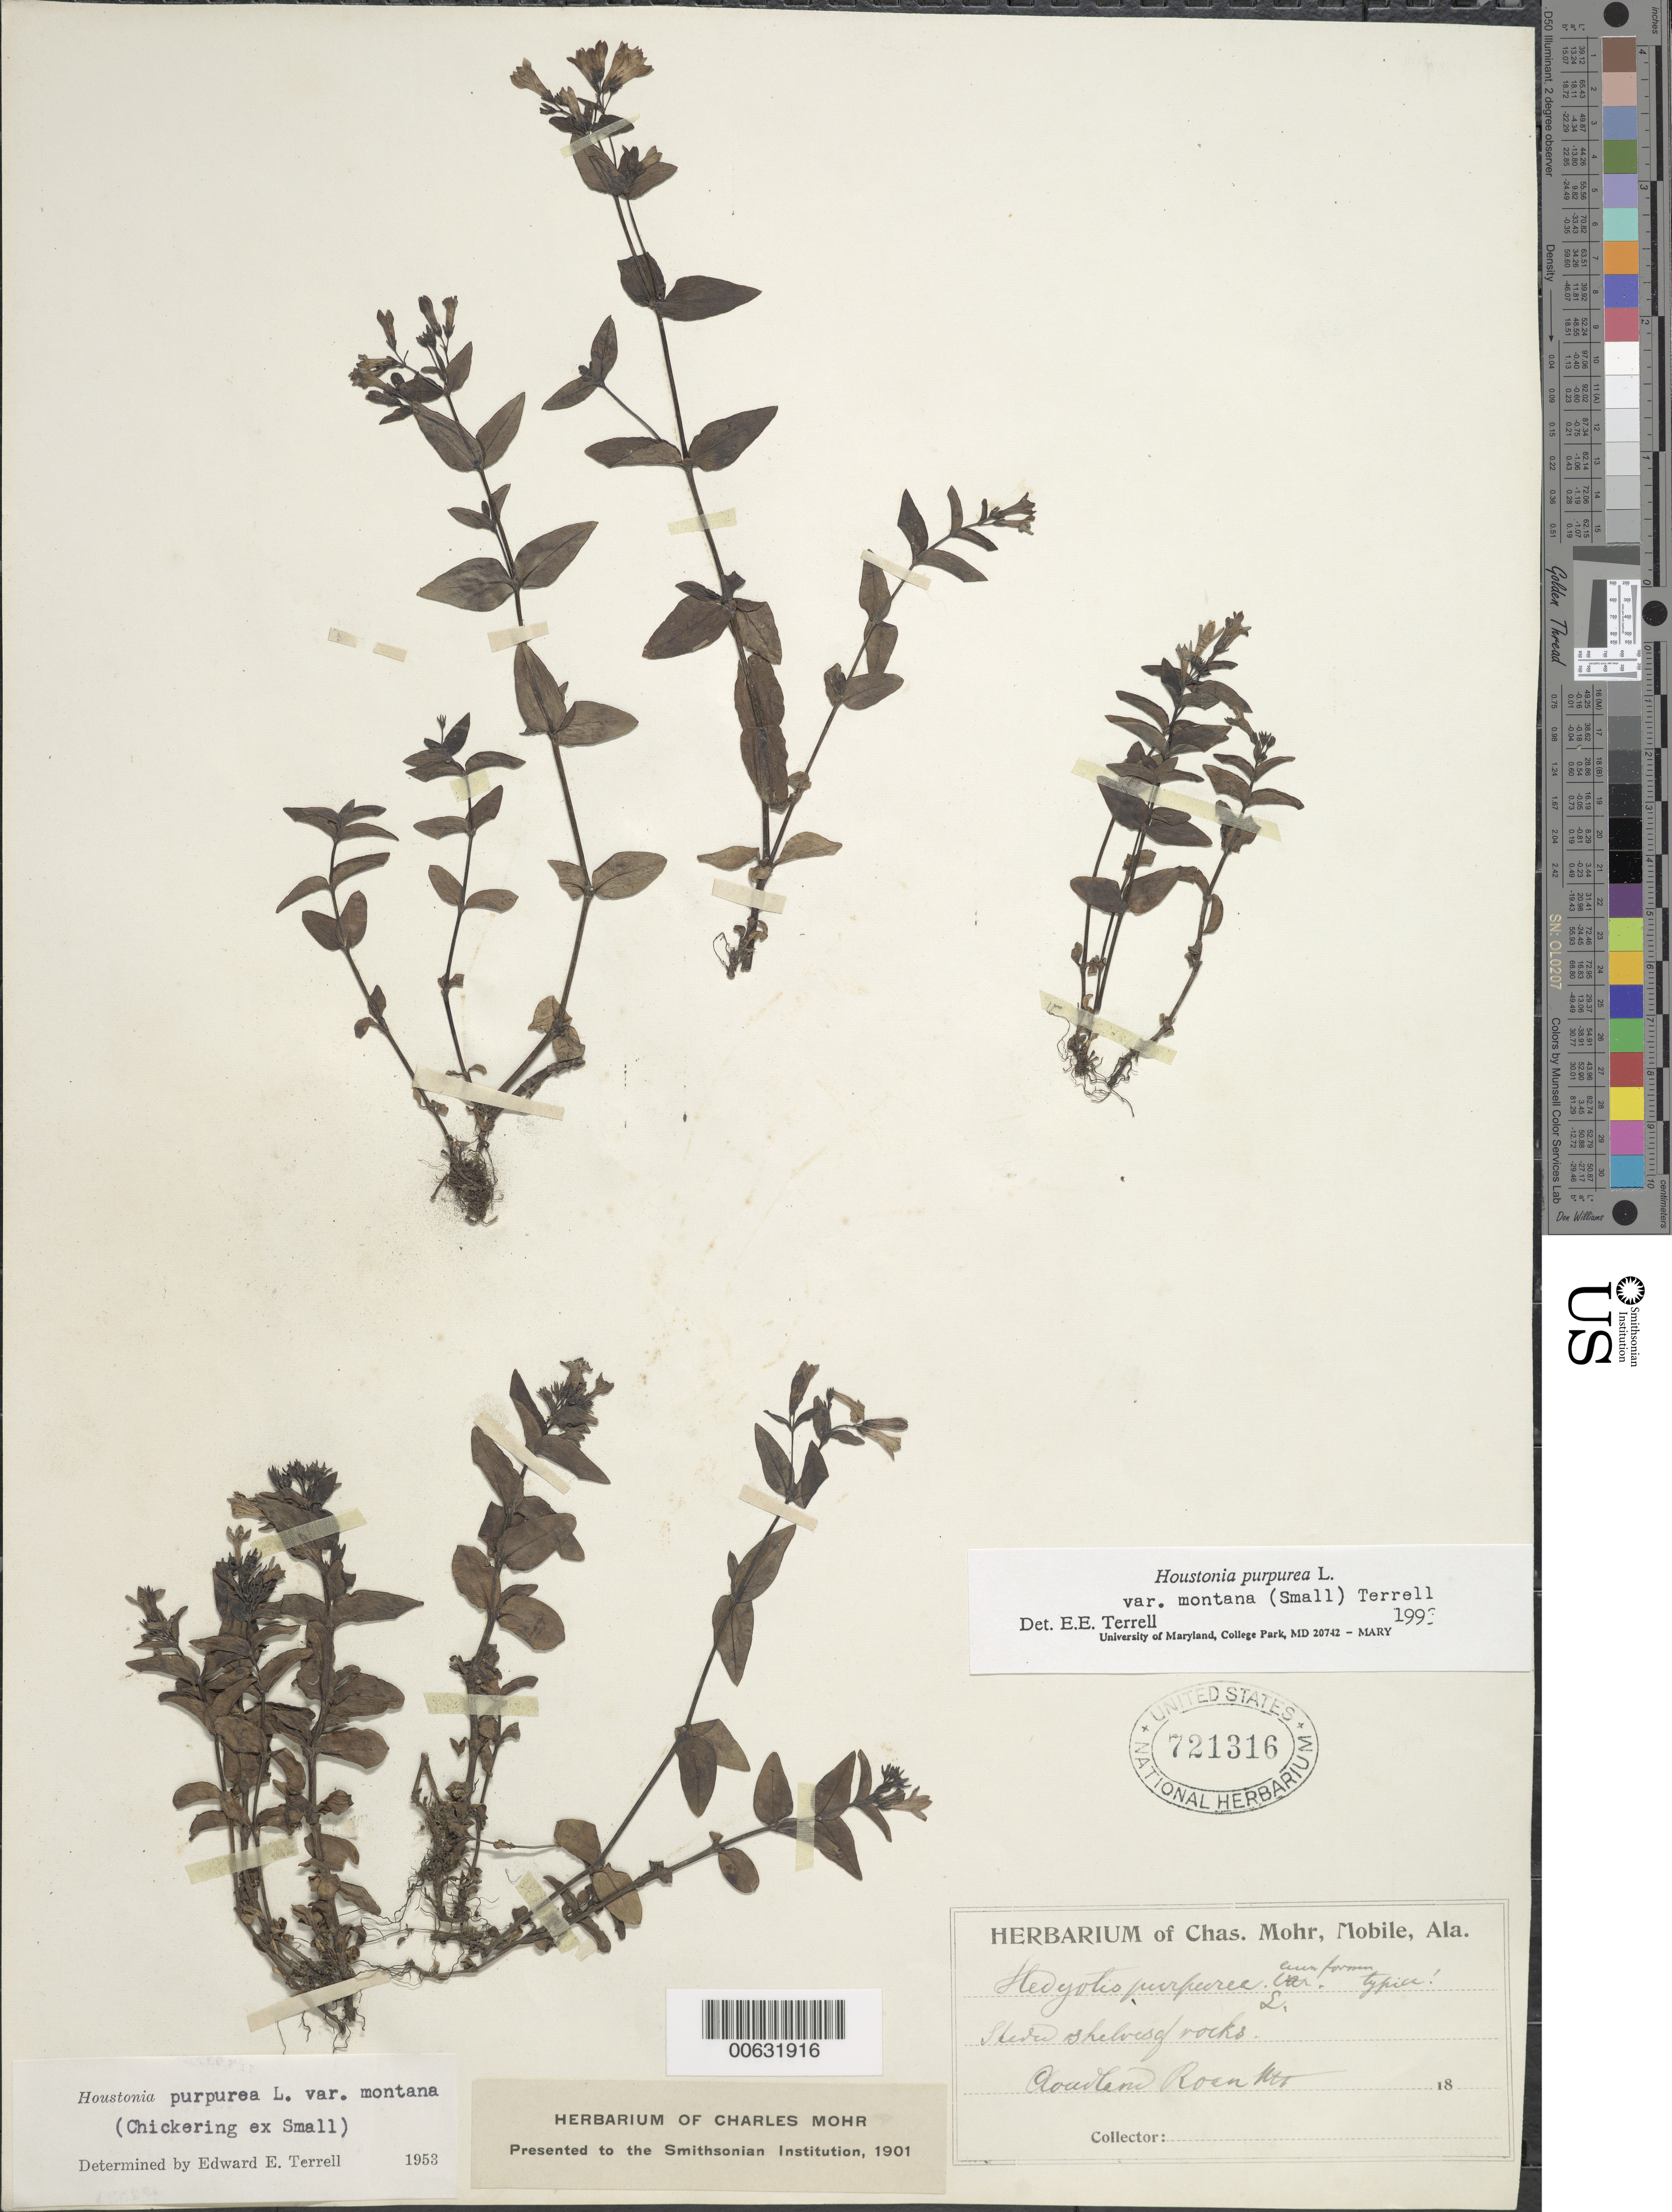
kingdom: Plantae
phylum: Tracheophyta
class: Magnoliopsida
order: Gentianales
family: Rubiaceae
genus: Houstonia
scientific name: Houstonia purpurea var. montana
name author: (Small) Terrell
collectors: C. T. Mohr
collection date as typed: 18--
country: United States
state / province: North Carolina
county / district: Mitchell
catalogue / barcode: US 721316